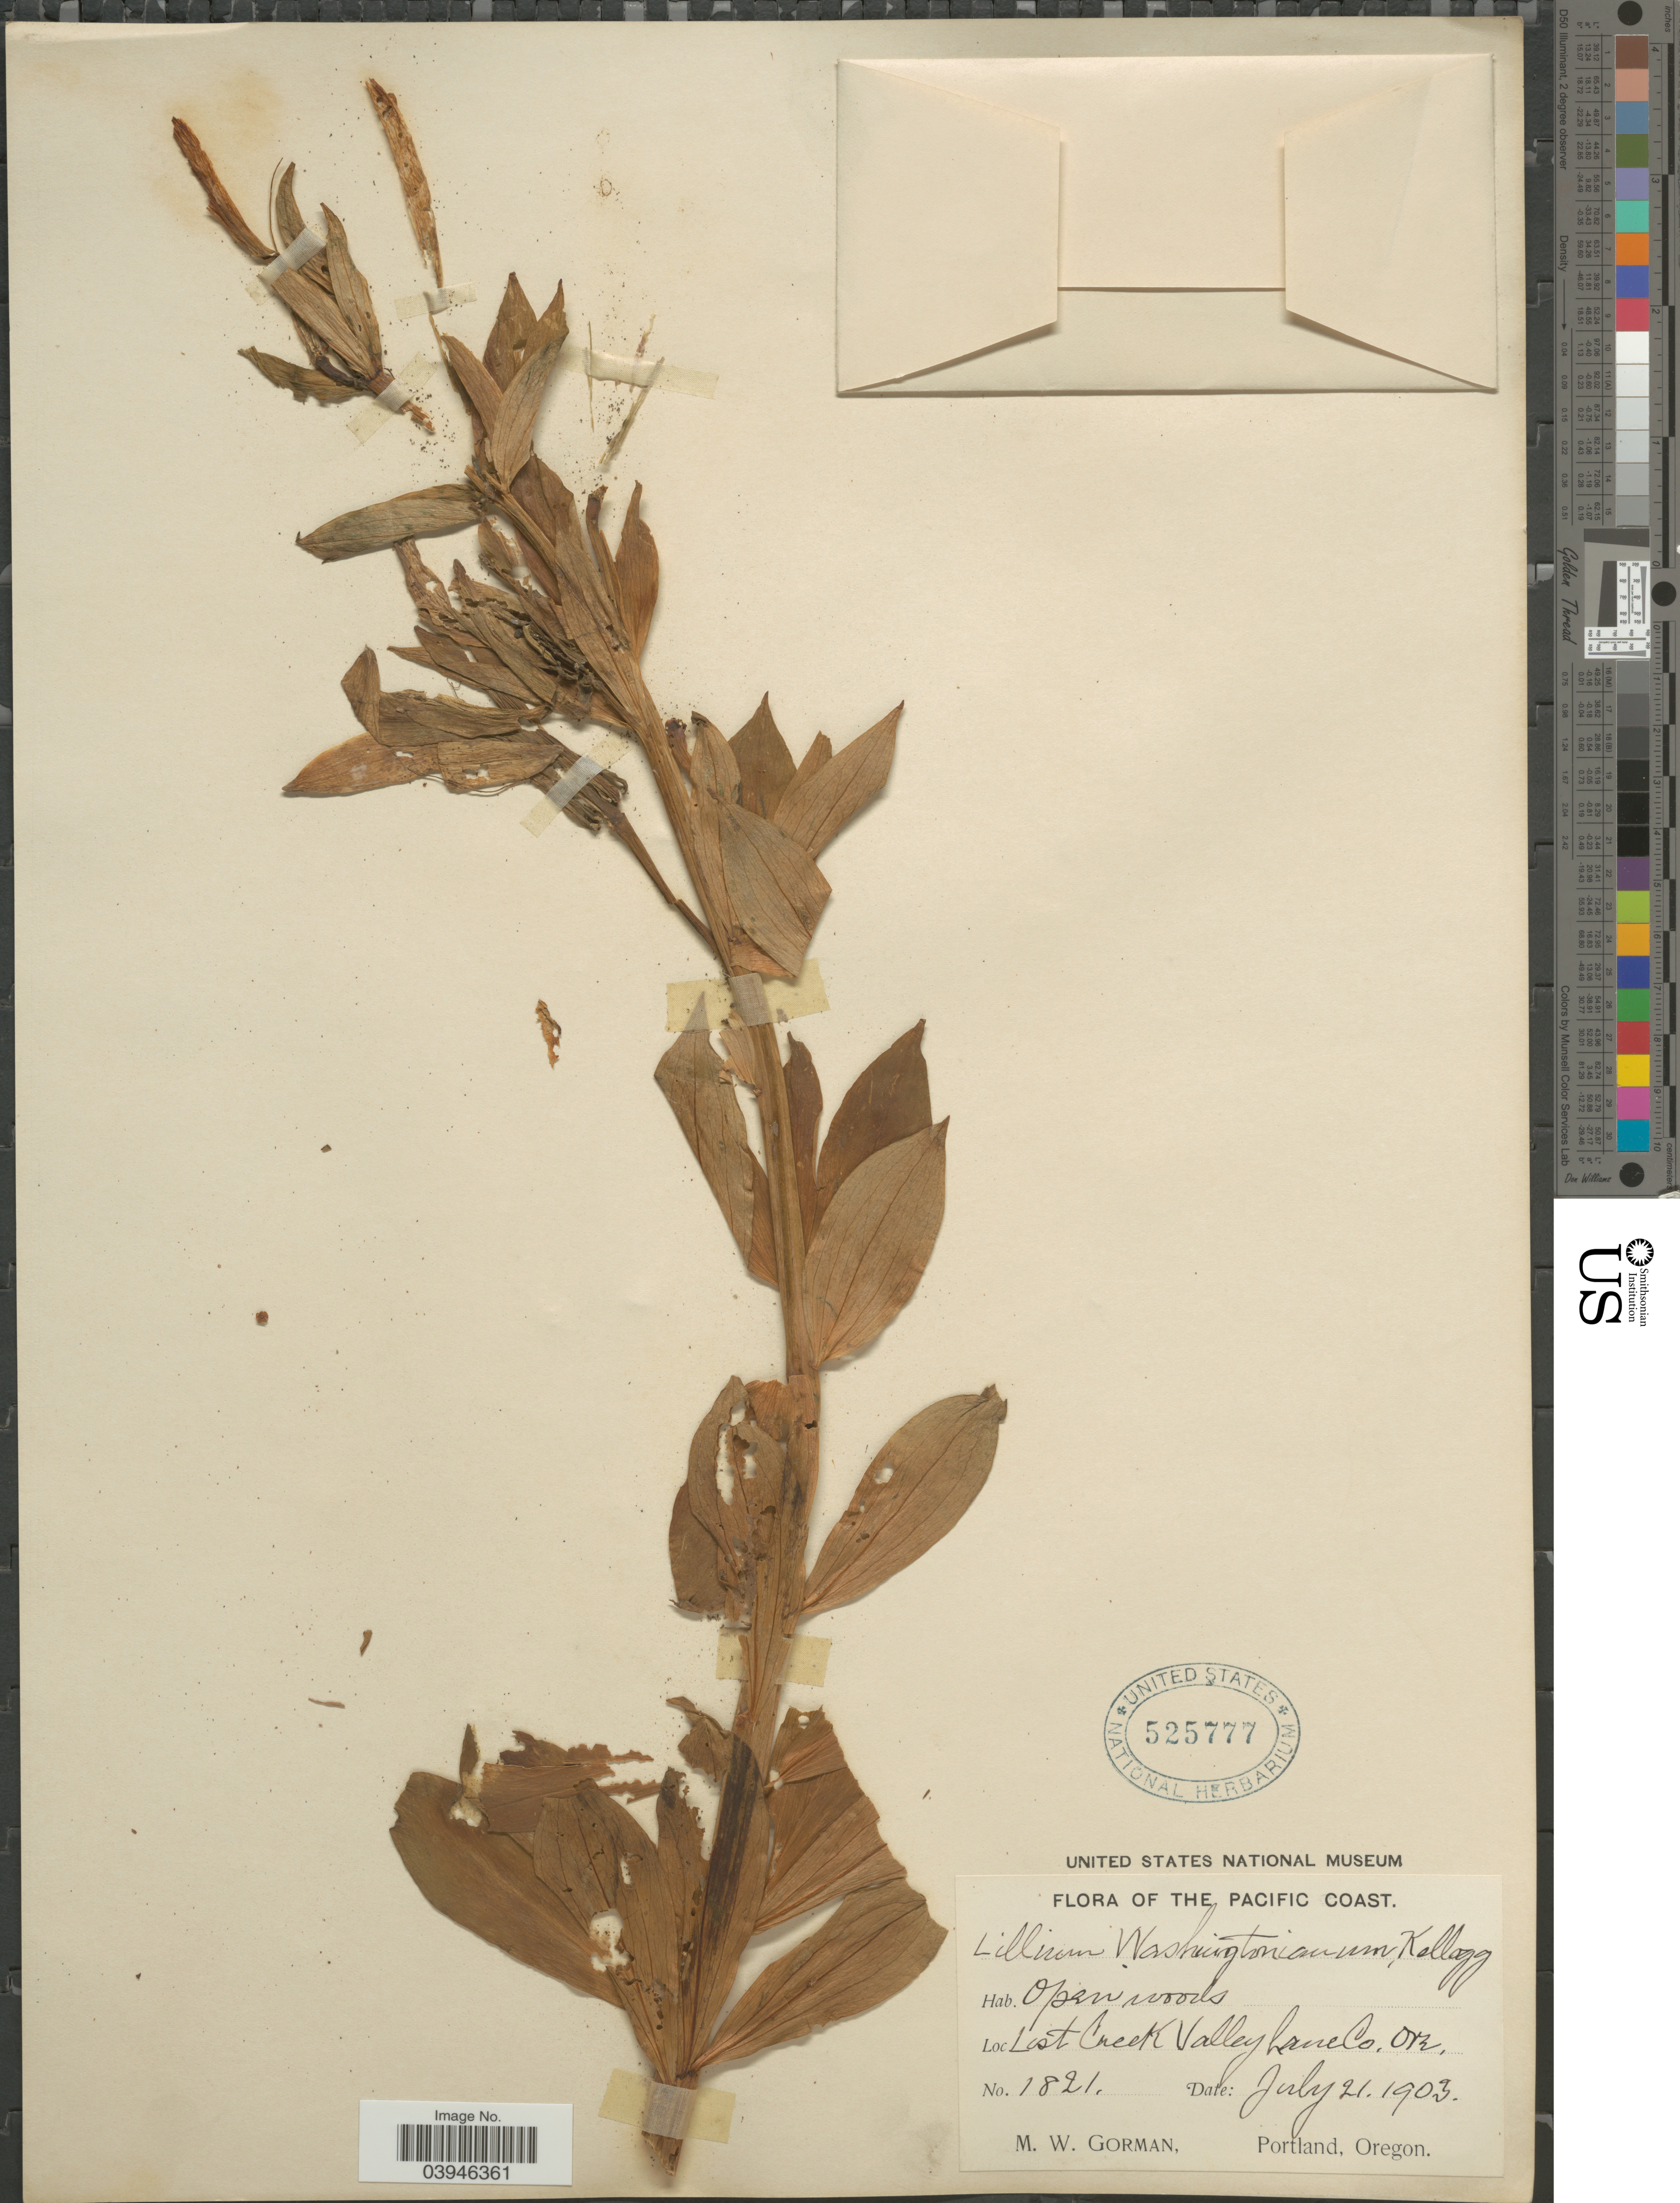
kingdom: Plantae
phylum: Tracheophyta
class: Liliopsida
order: Liliales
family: Liliaceae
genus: Lilium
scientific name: Lilium washingtonianum subsp. purpurascens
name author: (Stearn) M.W. Skinner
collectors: M. W. Gorman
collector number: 1821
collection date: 1903-07-21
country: United States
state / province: Oregon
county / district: Lane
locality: Pacific Coast. Lost Creek Valley, Lane Co.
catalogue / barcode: US 525777